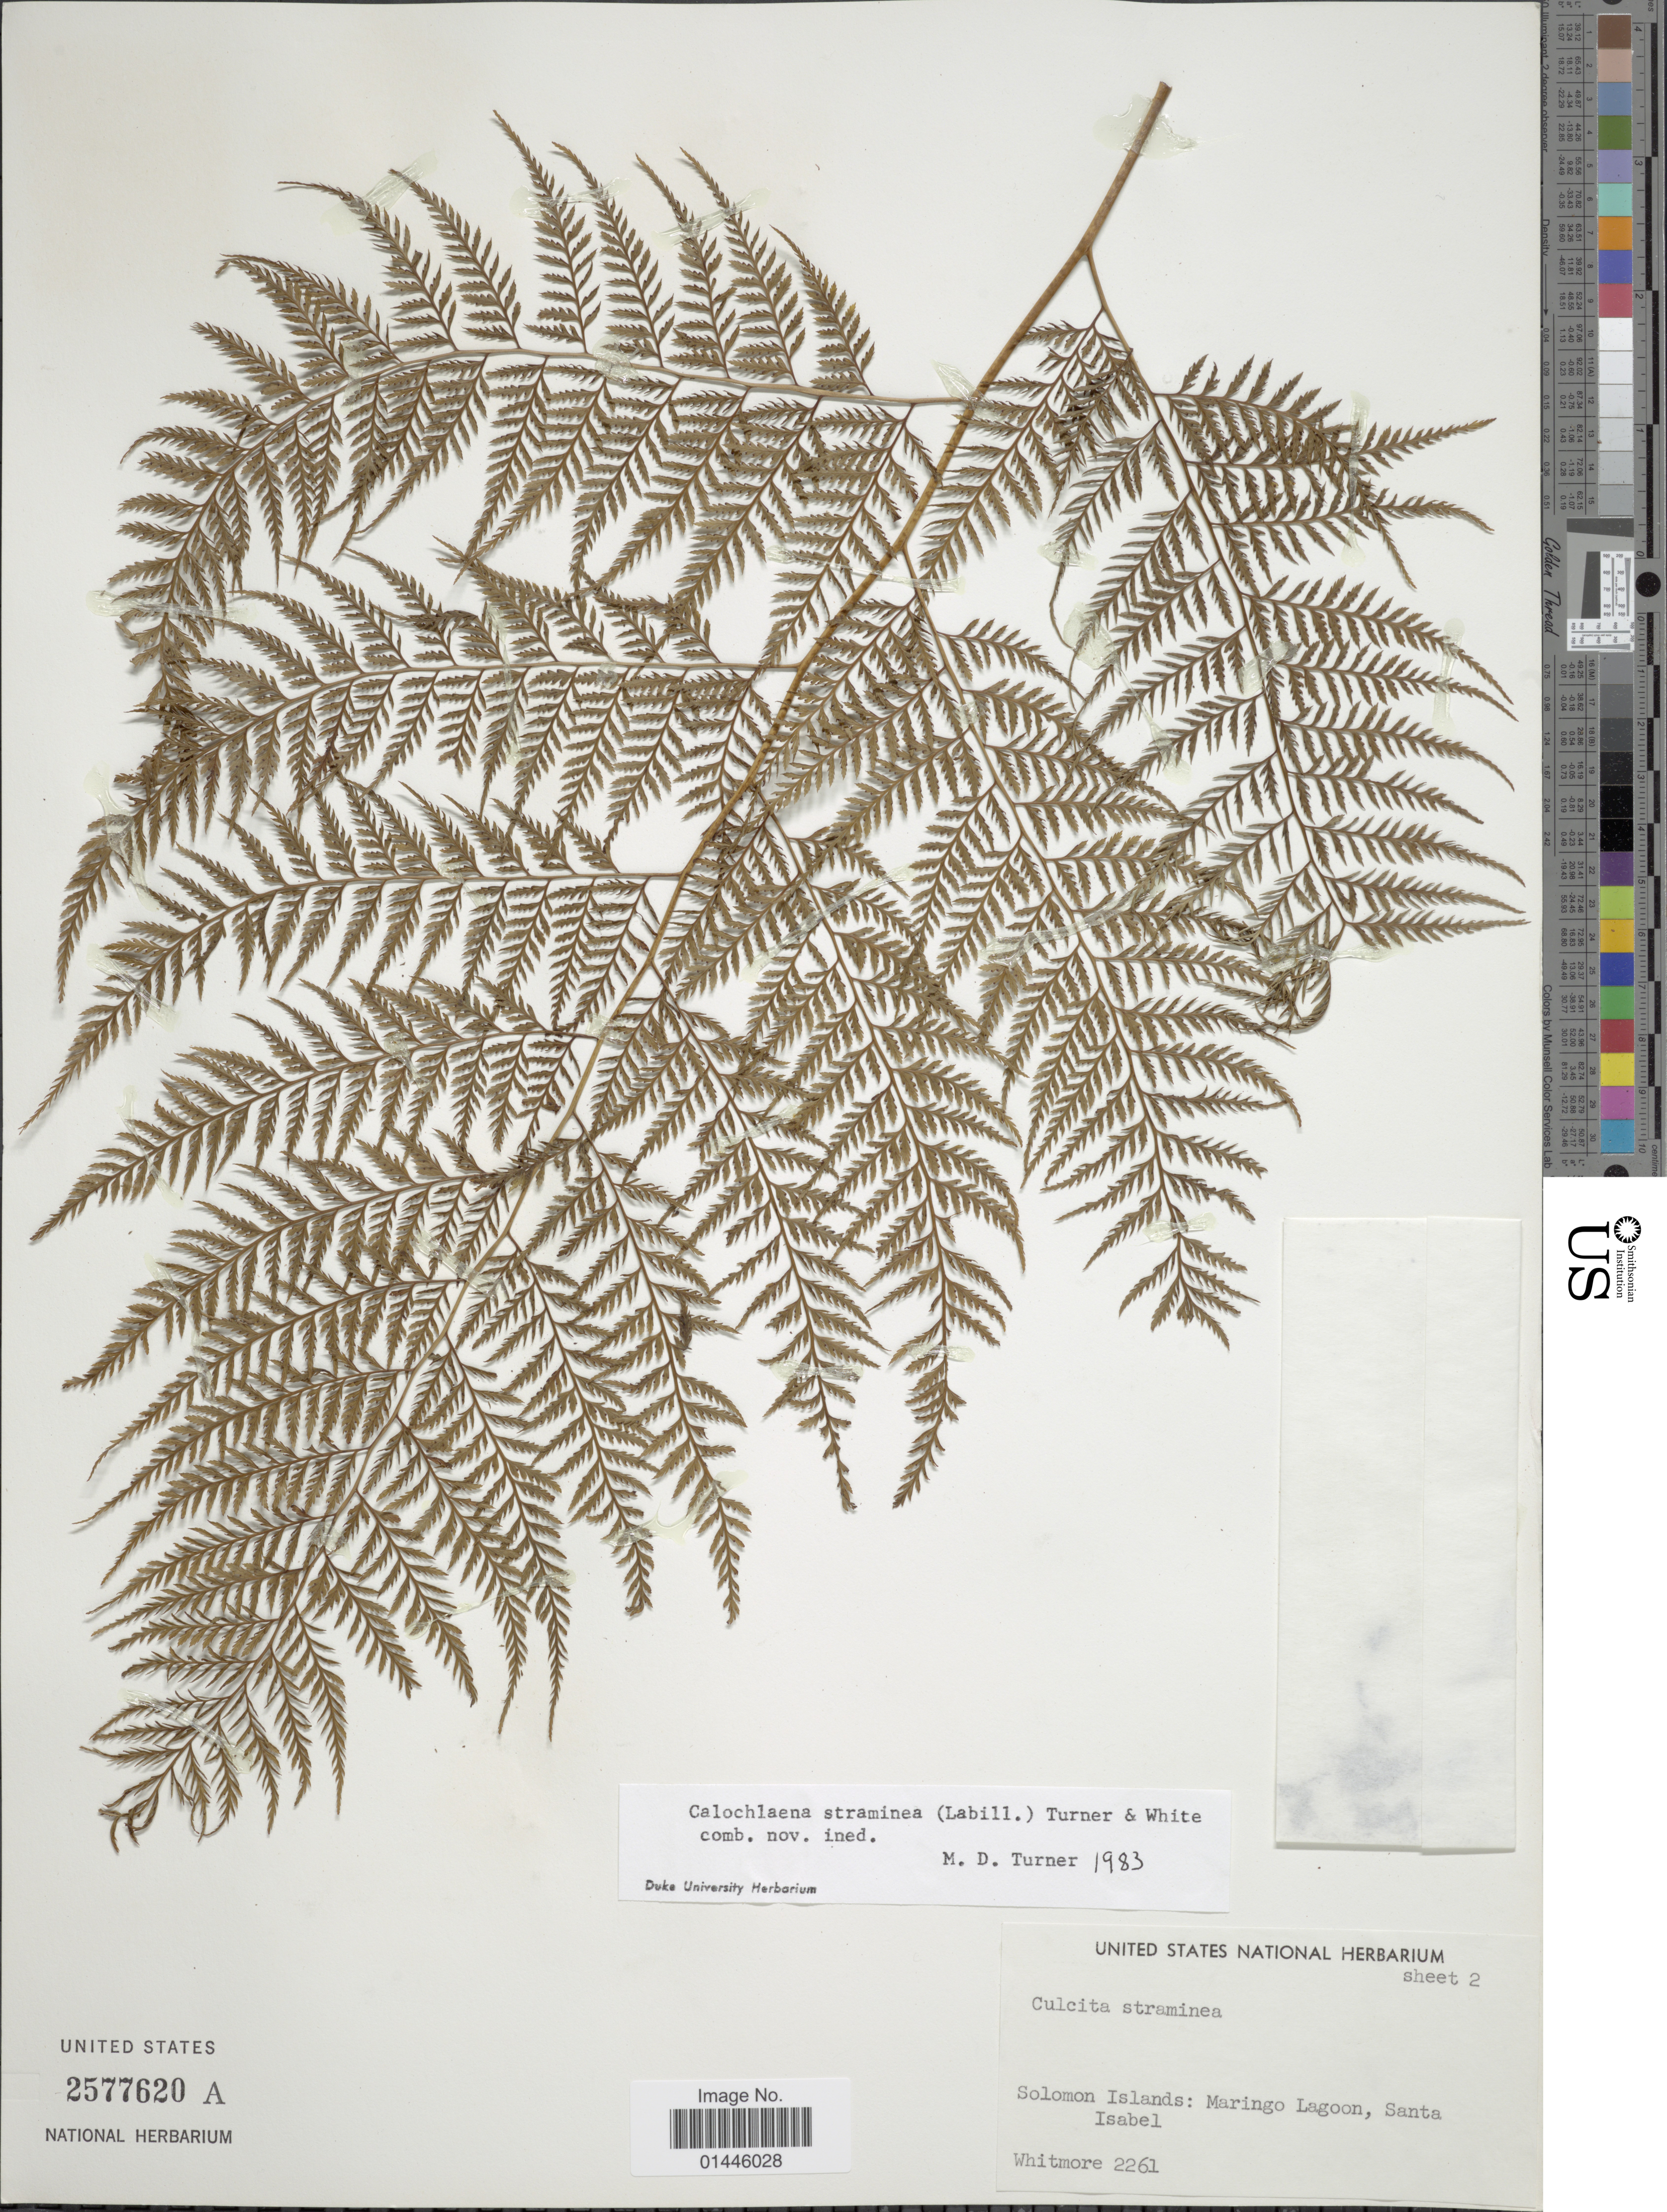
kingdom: Plantae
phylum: Tracheophyta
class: Polypodiopsida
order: Cyatheales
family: Dicksoniaceae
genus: Calochlaena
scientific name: Calochlaena straminea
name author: (Labill.) M.D. Turner & R.A. White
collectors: -. Whitmore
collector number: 2261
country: Solomon Islands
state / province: Solomon Islands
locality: Maringo Lagoon, Santa Isabel.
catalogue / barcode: US 2577620A